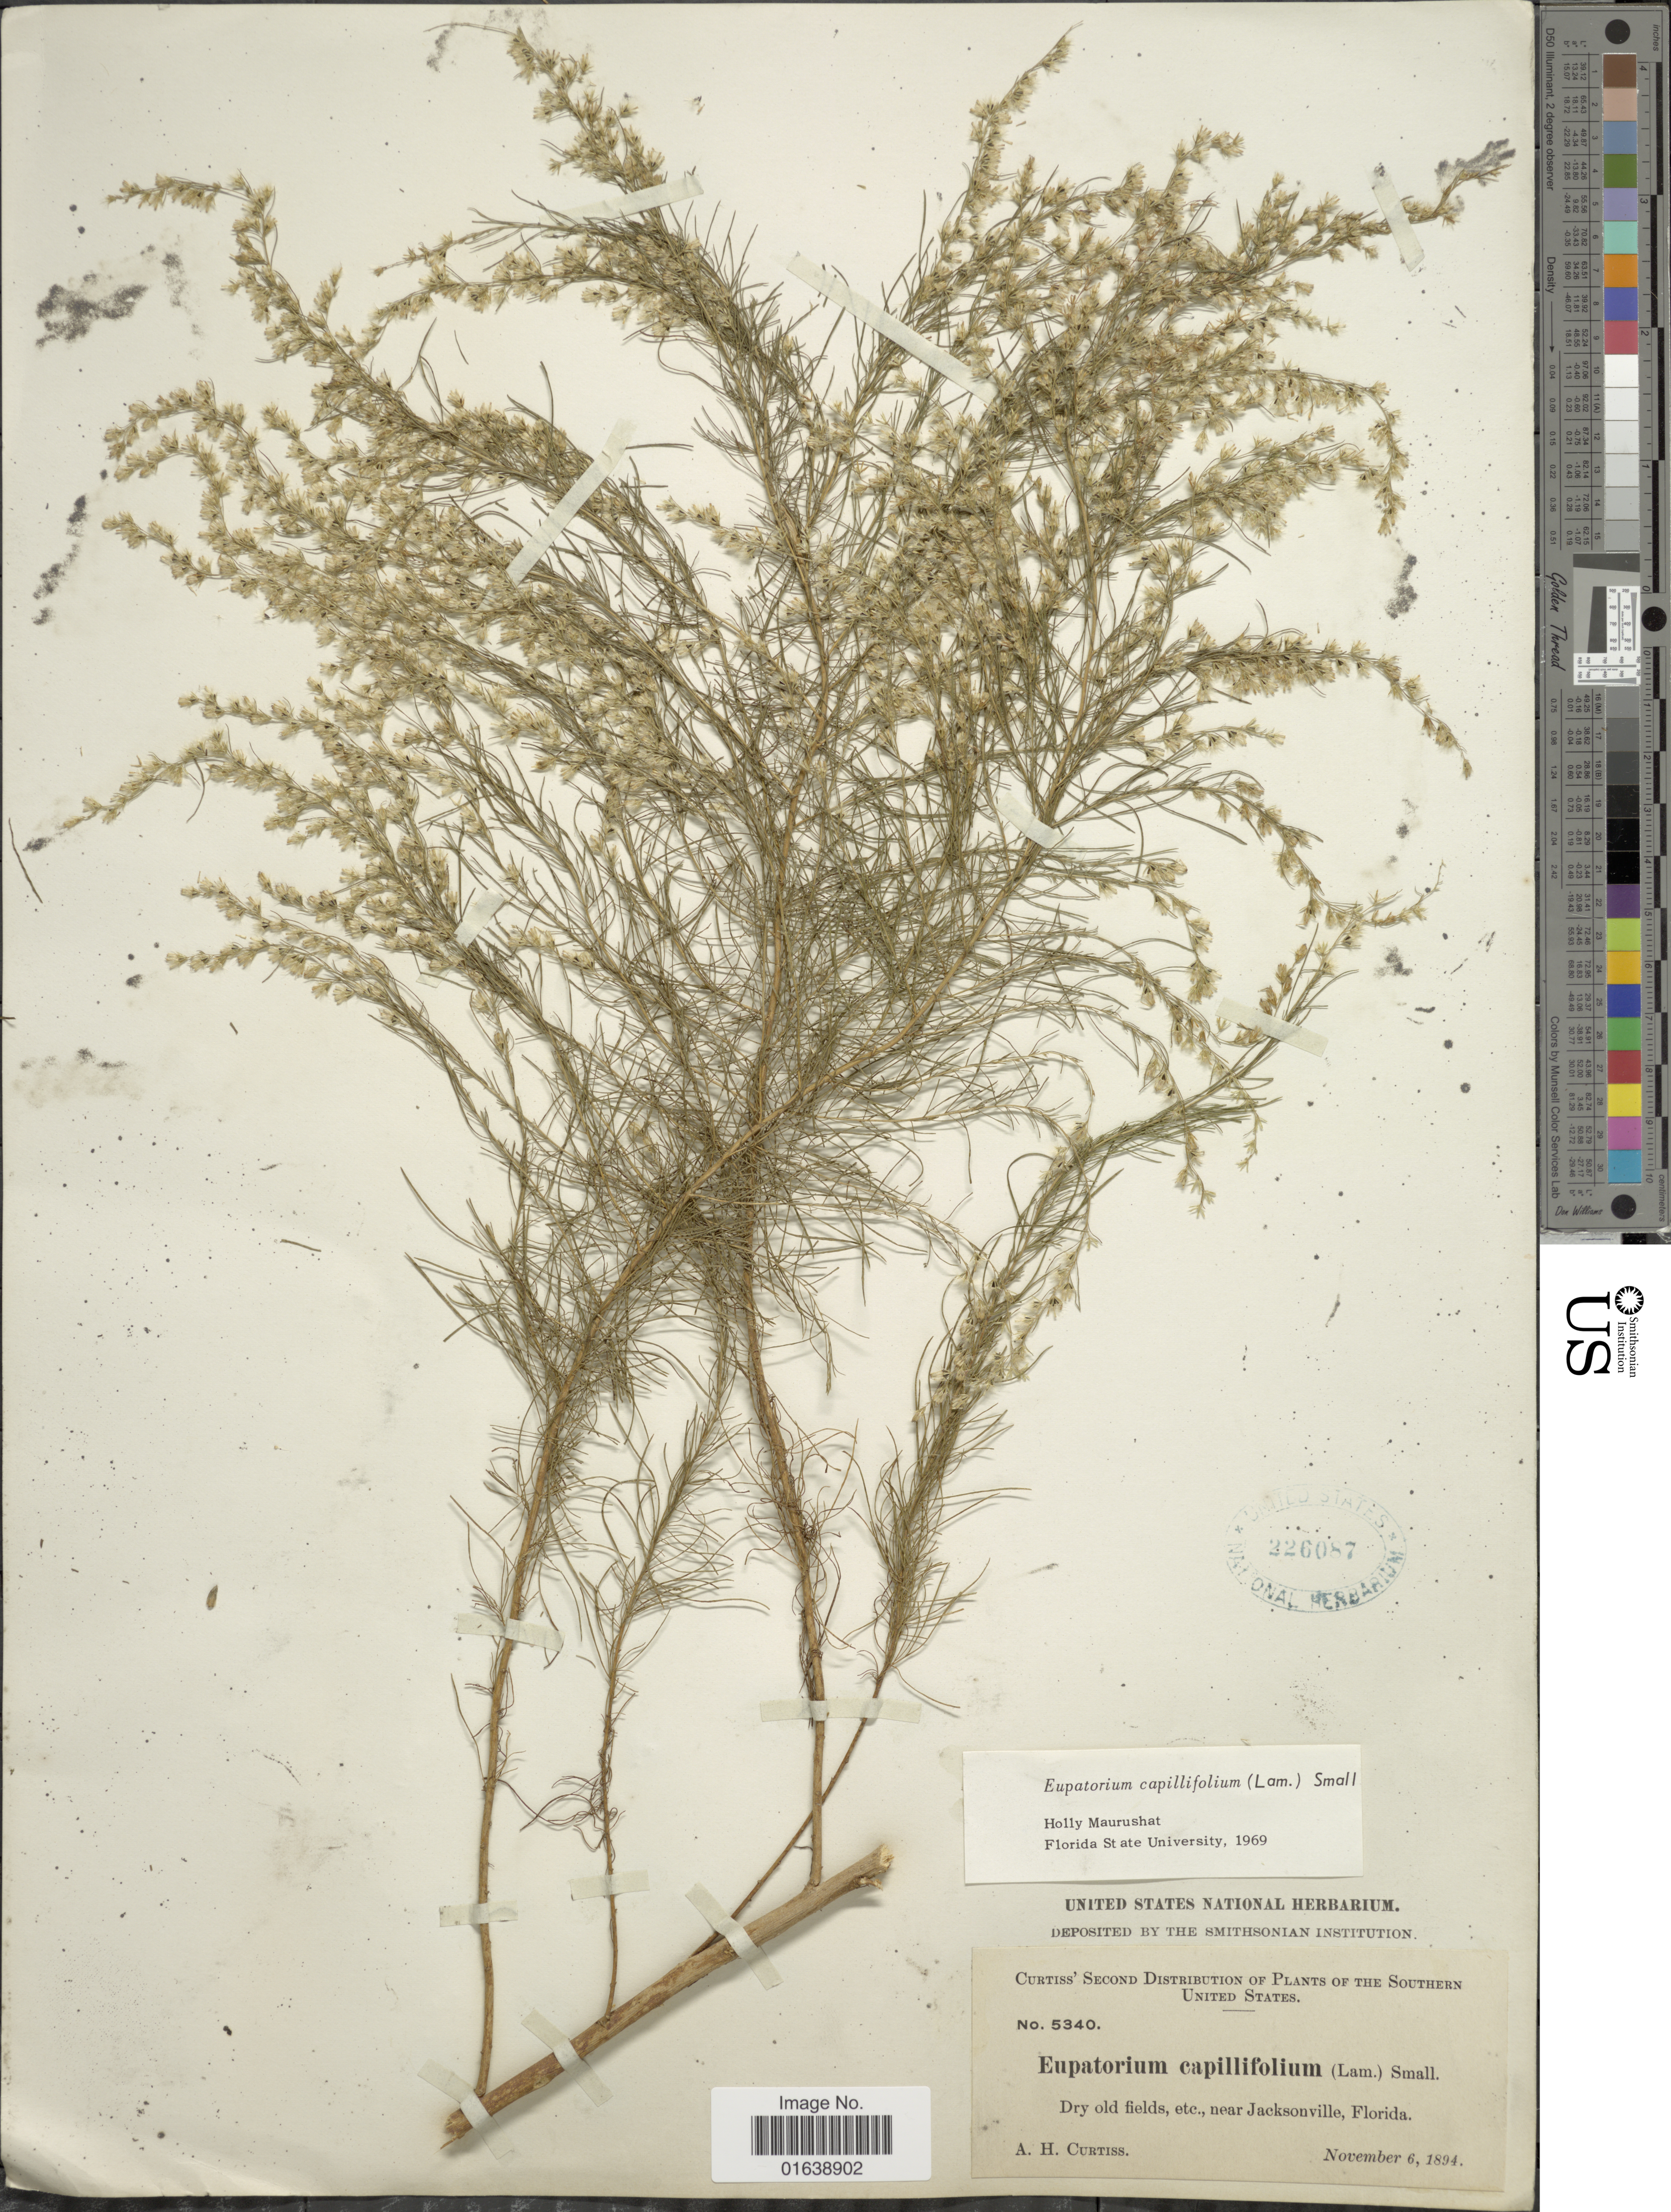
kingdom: Plantae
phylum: Tracheophyta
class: Magnoliopsida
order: Asterales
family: Asteraceae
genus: Eupatorium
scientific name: Eupatorium capillifolium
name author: (Lam.) Small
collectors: A. H. Curtiss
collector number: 5340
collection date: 1894-11-06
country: United States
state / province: Florida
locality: Dry old fields, etc., near Jacksonville, Florida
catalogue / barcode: US 226087